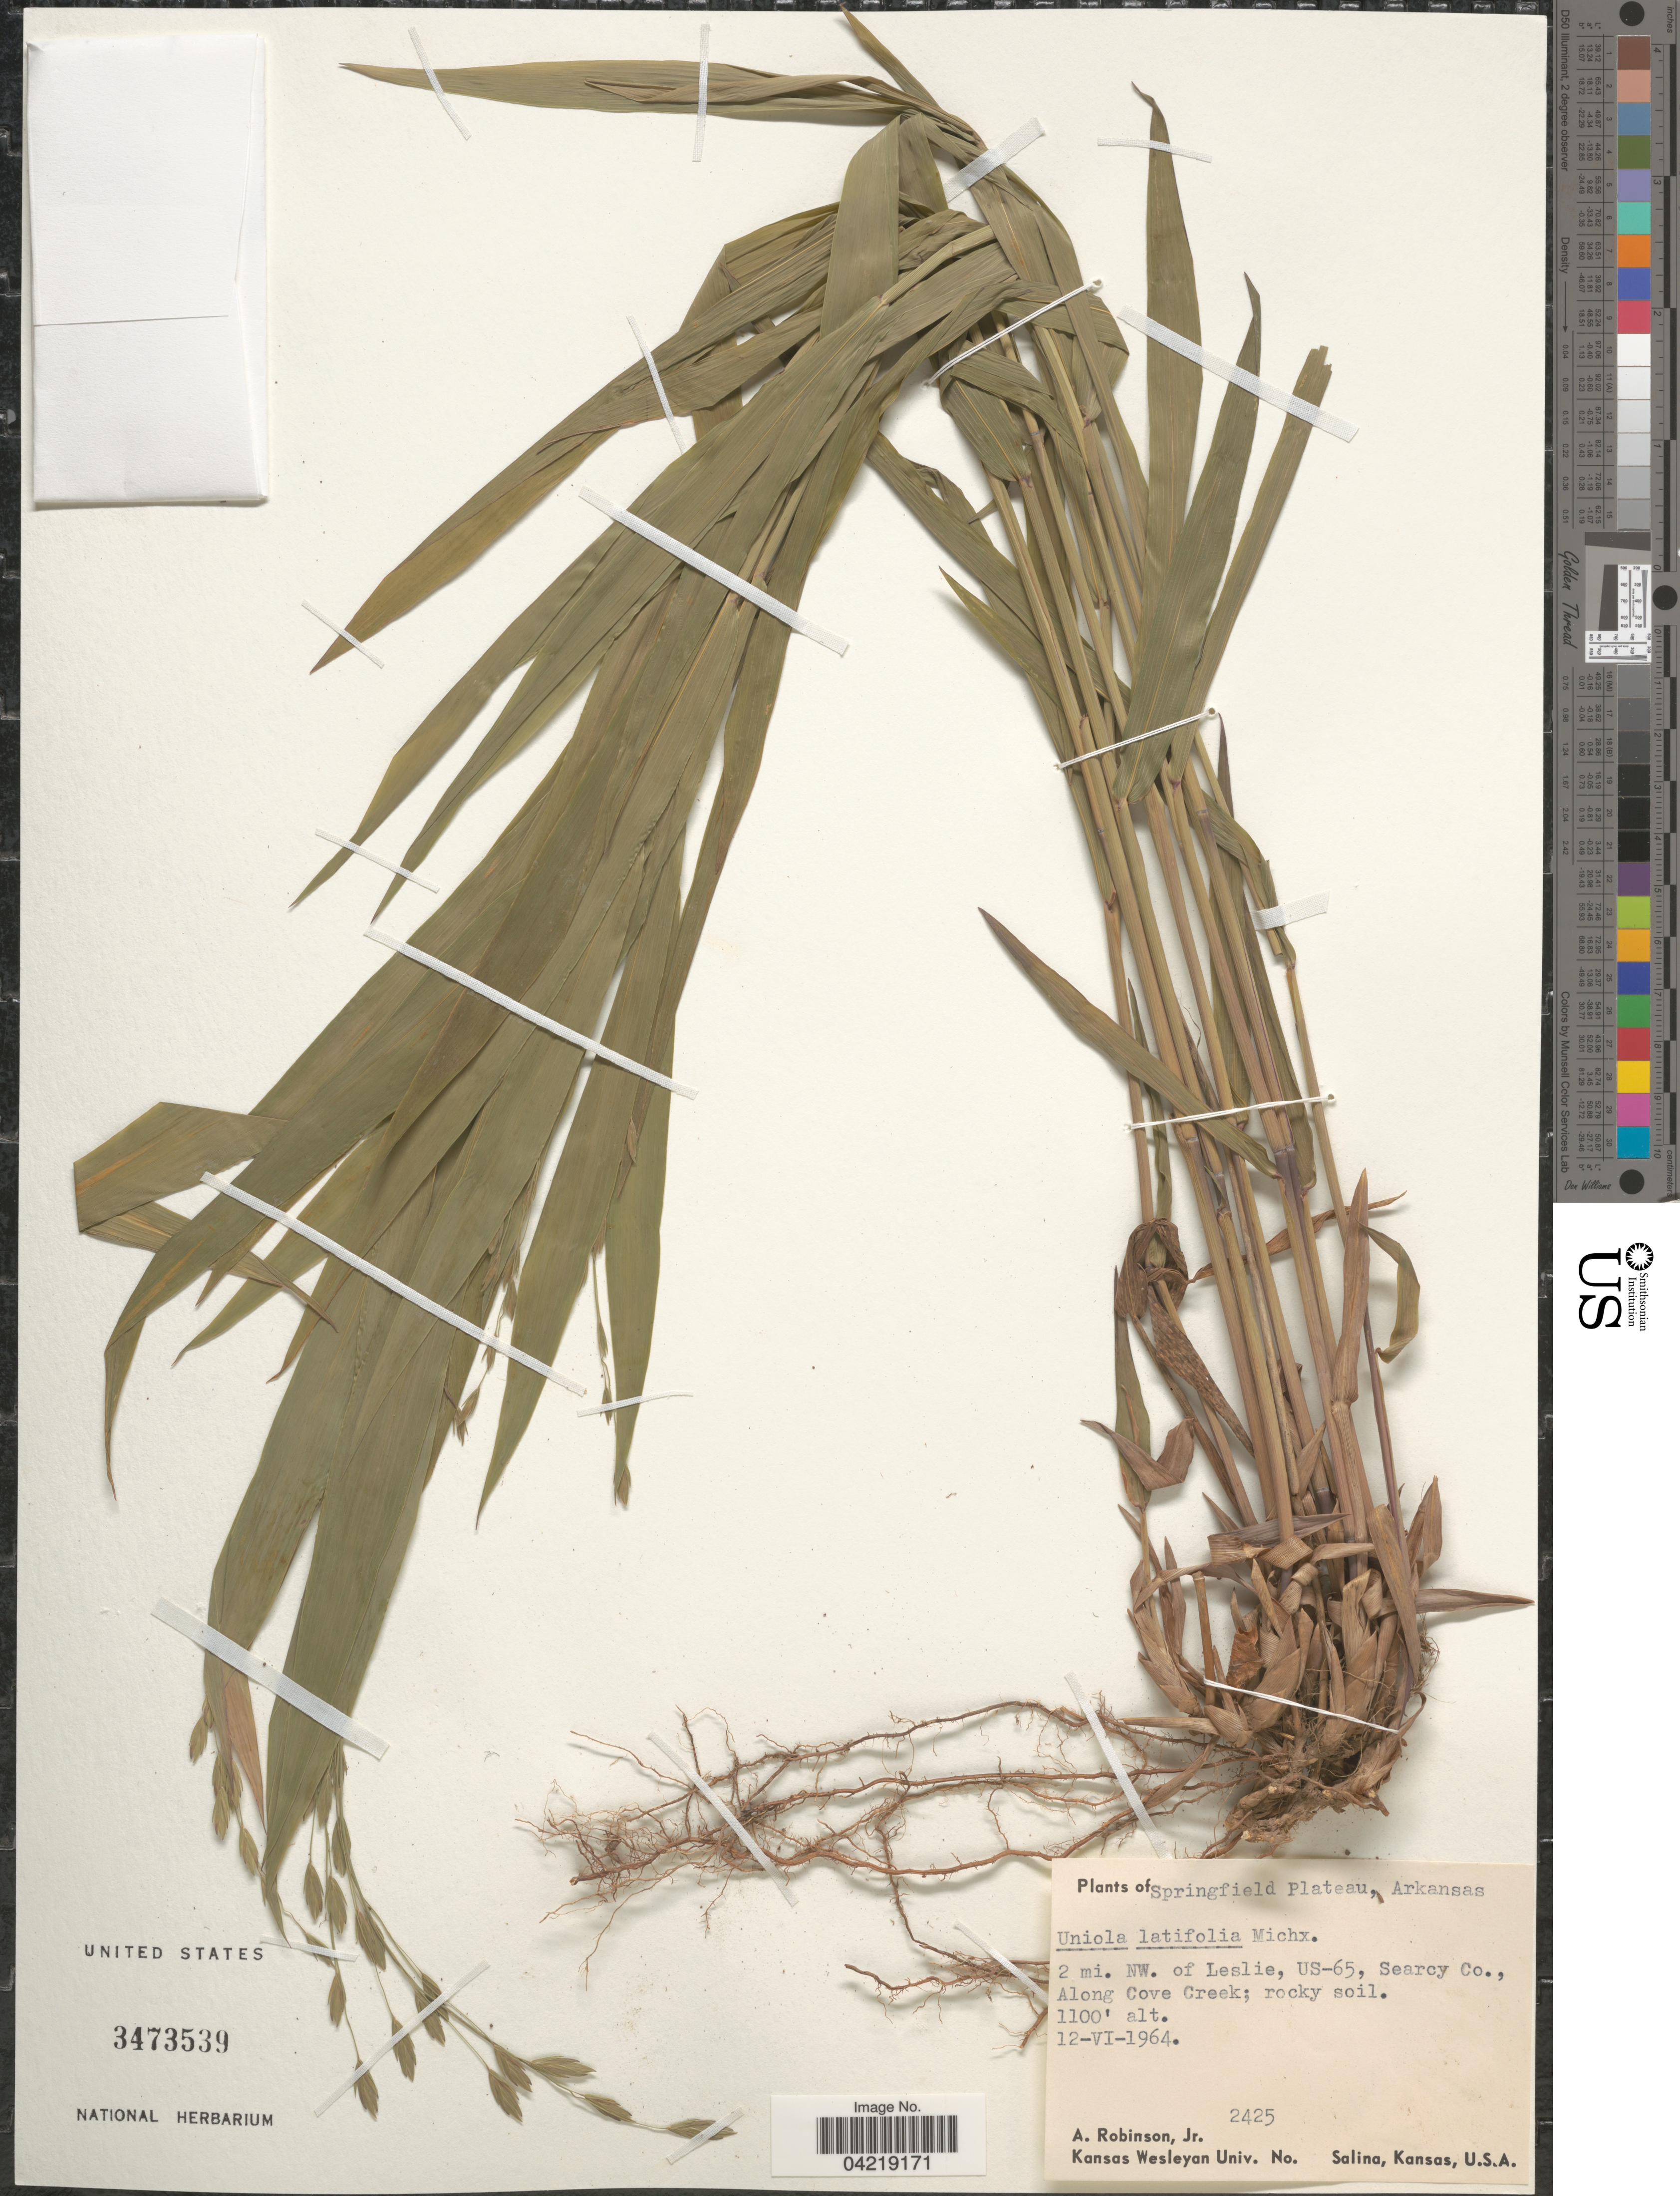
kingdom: Plantae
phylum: Tracheophyta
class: Liliopsida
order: Poales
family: Poaceae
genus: Chasmanthium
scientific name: Chasmanthium latifolium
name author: (Michx.) H.O. Yates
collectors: A. Robinson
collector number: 2425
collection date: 1964-06-12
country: United States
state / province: Arkansas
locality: Springfield Plateau. 2 mi. NW. of Leslie, US-65, Searcy Co., Along Cove Creek.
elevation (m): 335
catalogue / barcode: US 3473539